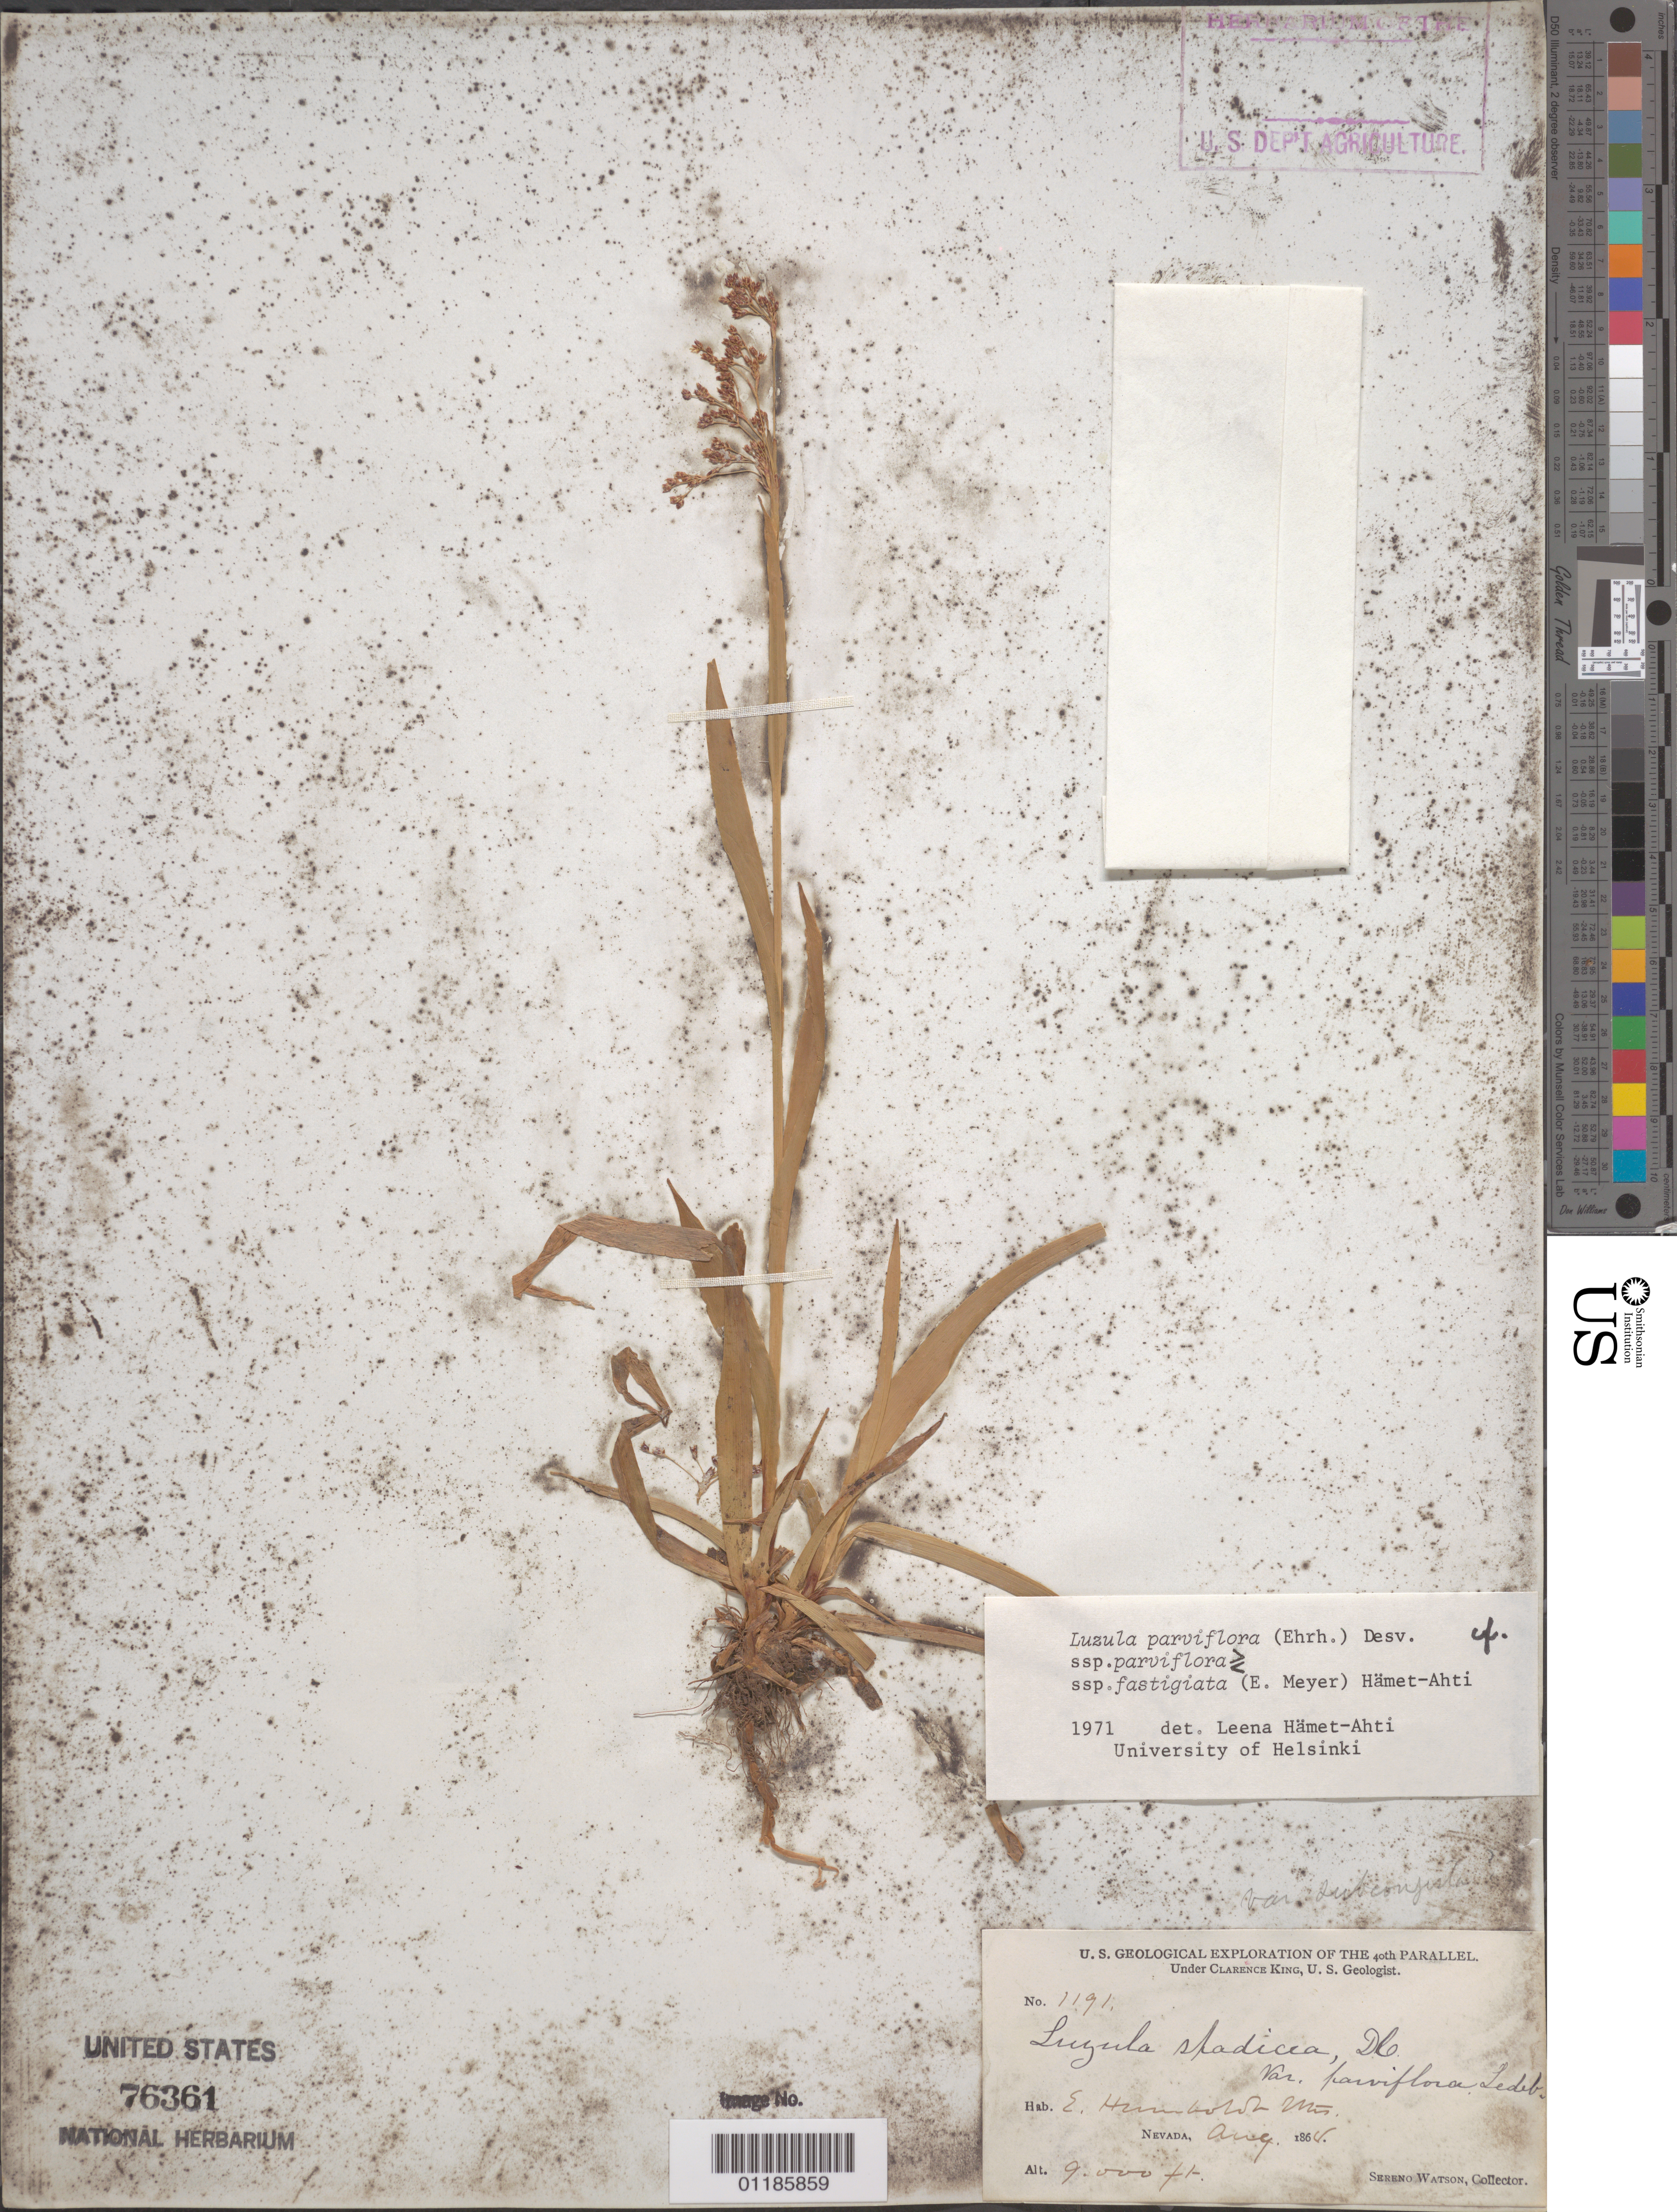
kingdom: Plantae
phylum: Tracheophyta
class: Liliopsida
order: Poales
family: Juncaceae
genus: Luzula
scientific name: Luzula parviflora subsp. fastigata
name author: (E. Mey.) Hämet-Ahti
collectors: S. Watson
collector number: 1191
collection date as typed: Aug 1868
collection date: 1868-08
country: United States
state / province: Nevada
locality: E. Humboldt Mts.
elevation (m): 2743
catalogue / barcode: US 76361